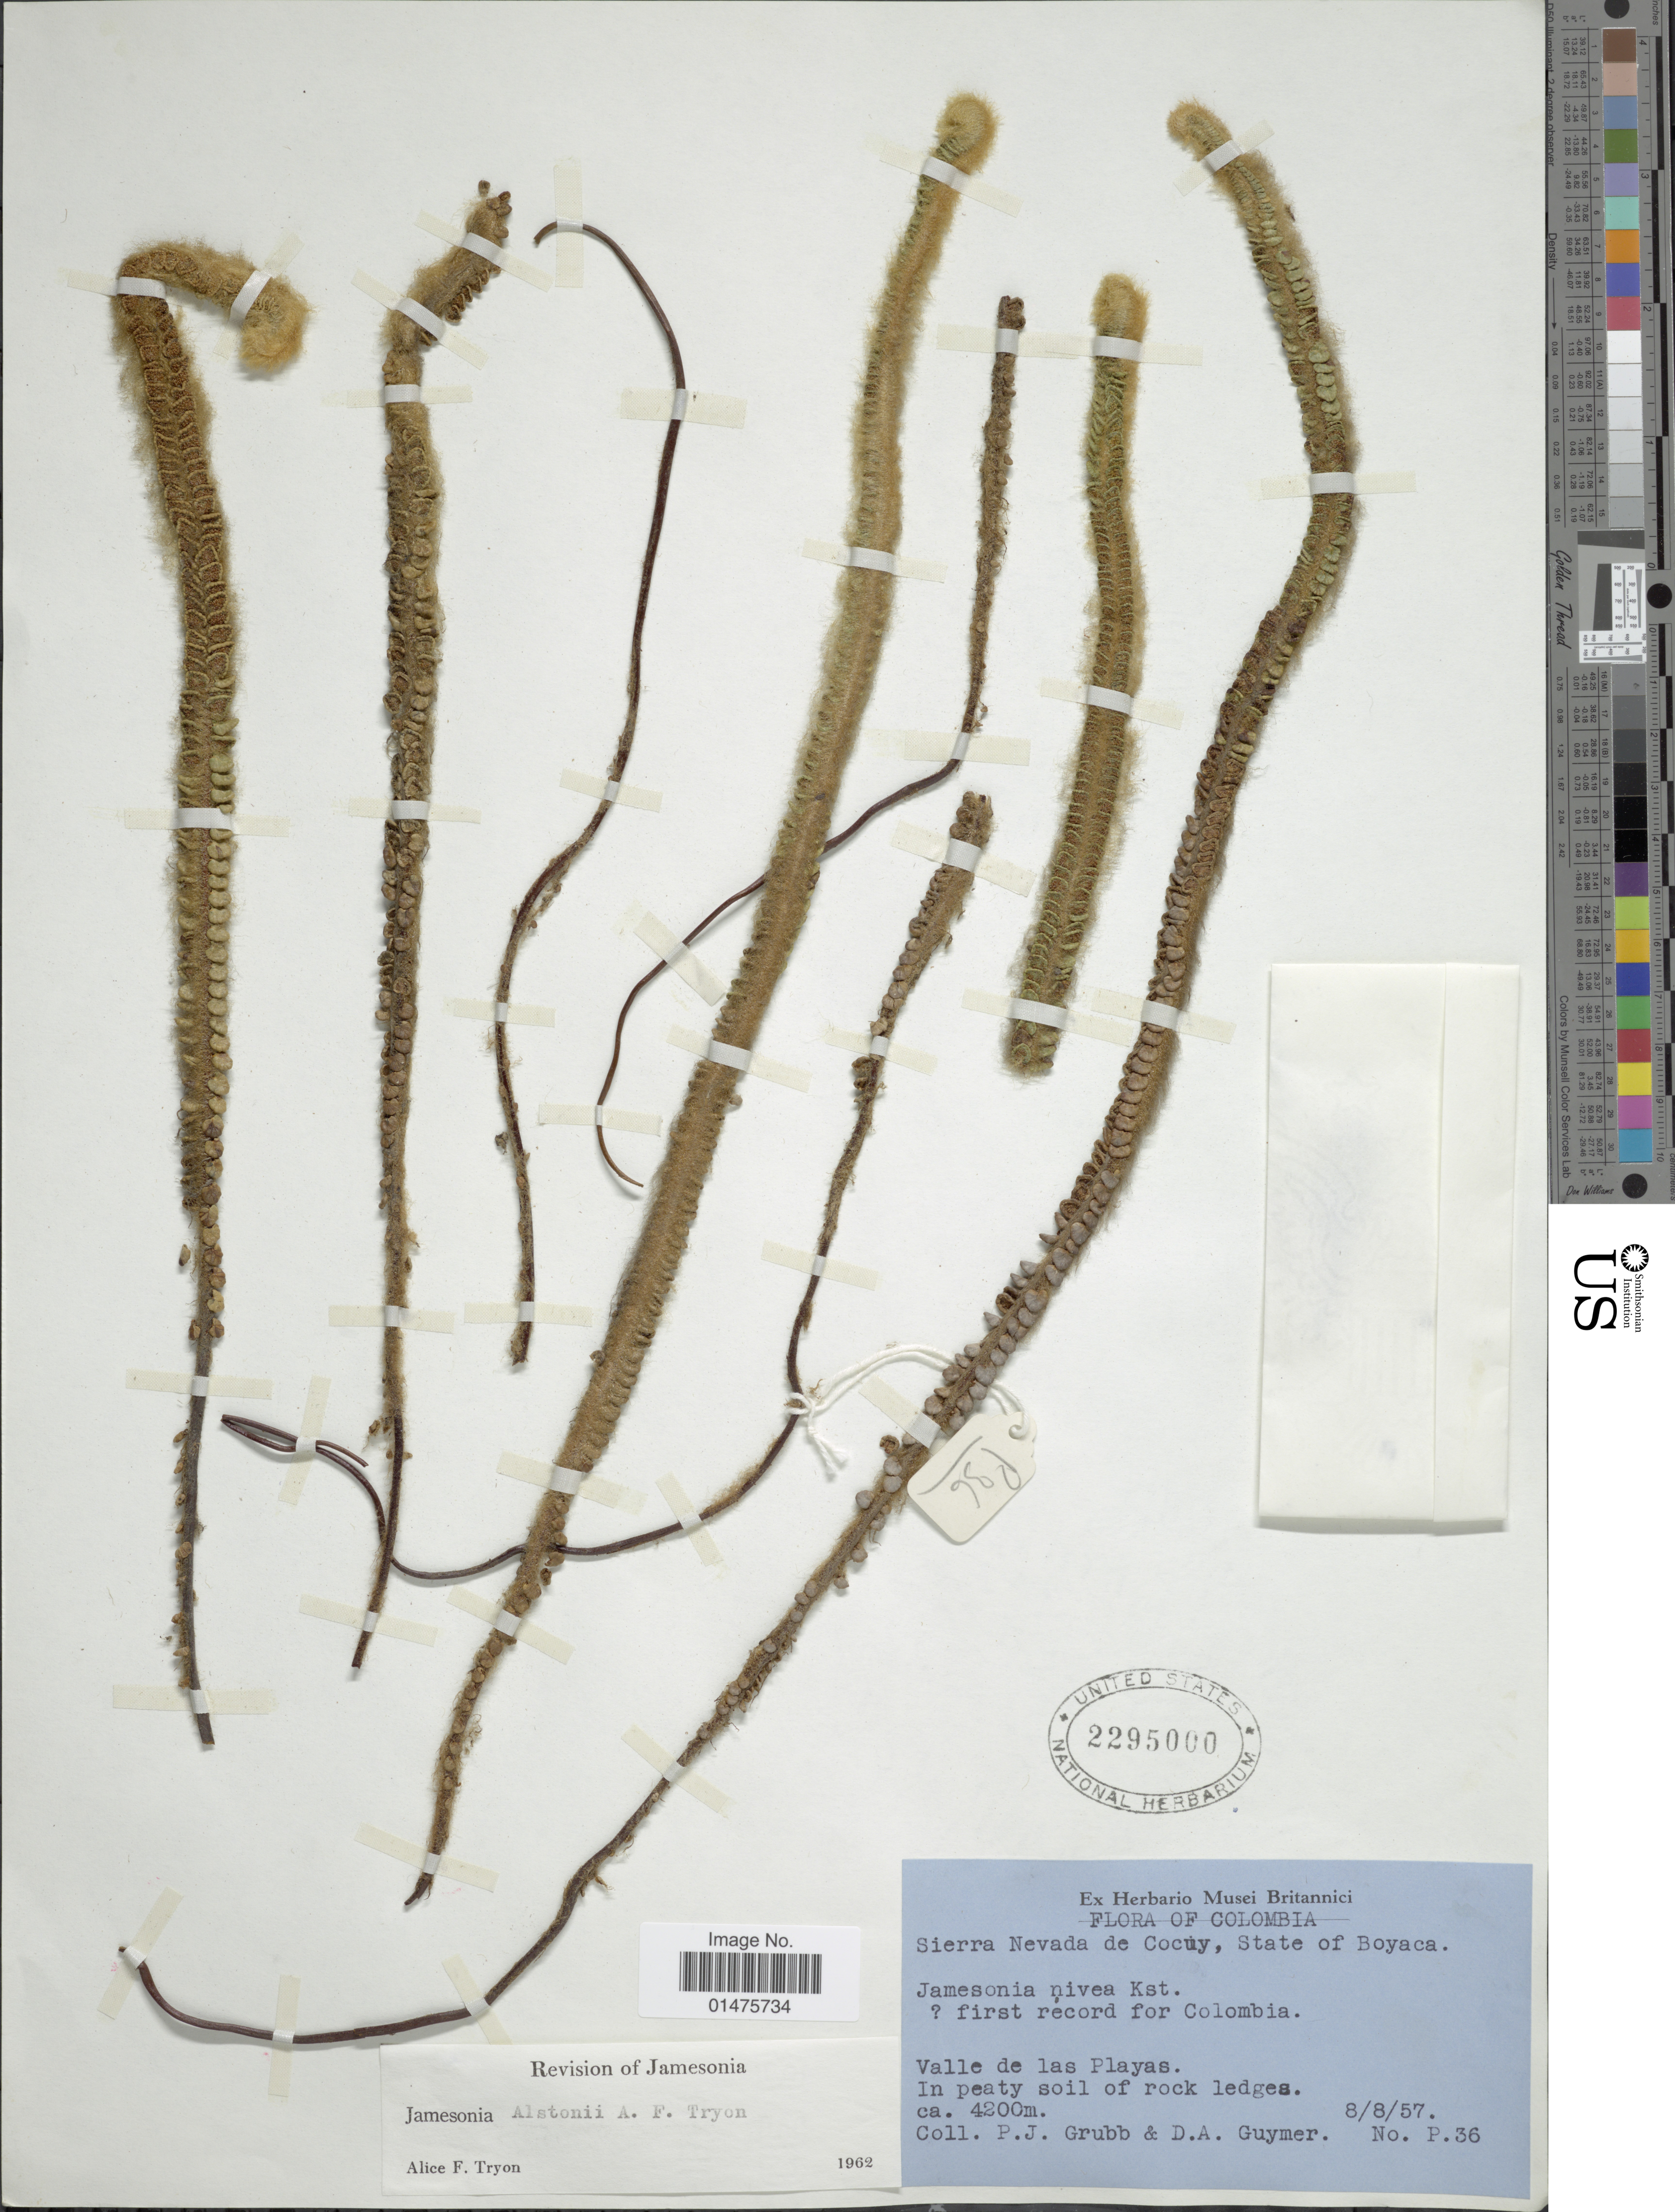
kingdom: Plantae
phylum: Tracheophyta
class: Polypodiopsida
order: Polypodiales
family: Pteridaceae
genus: Jamesonia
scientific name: Jamesonia alstonii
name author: A.F. Tryon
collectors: P. J. Grubb & D. Guymer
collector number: P. 36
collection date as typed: Transcribed d/m/y: 8/8/57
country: Colombia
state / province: Boyacá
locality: Sierra Nevada de Cocuy, Valle de las Playas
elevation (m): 4200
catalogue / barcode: US 2295000